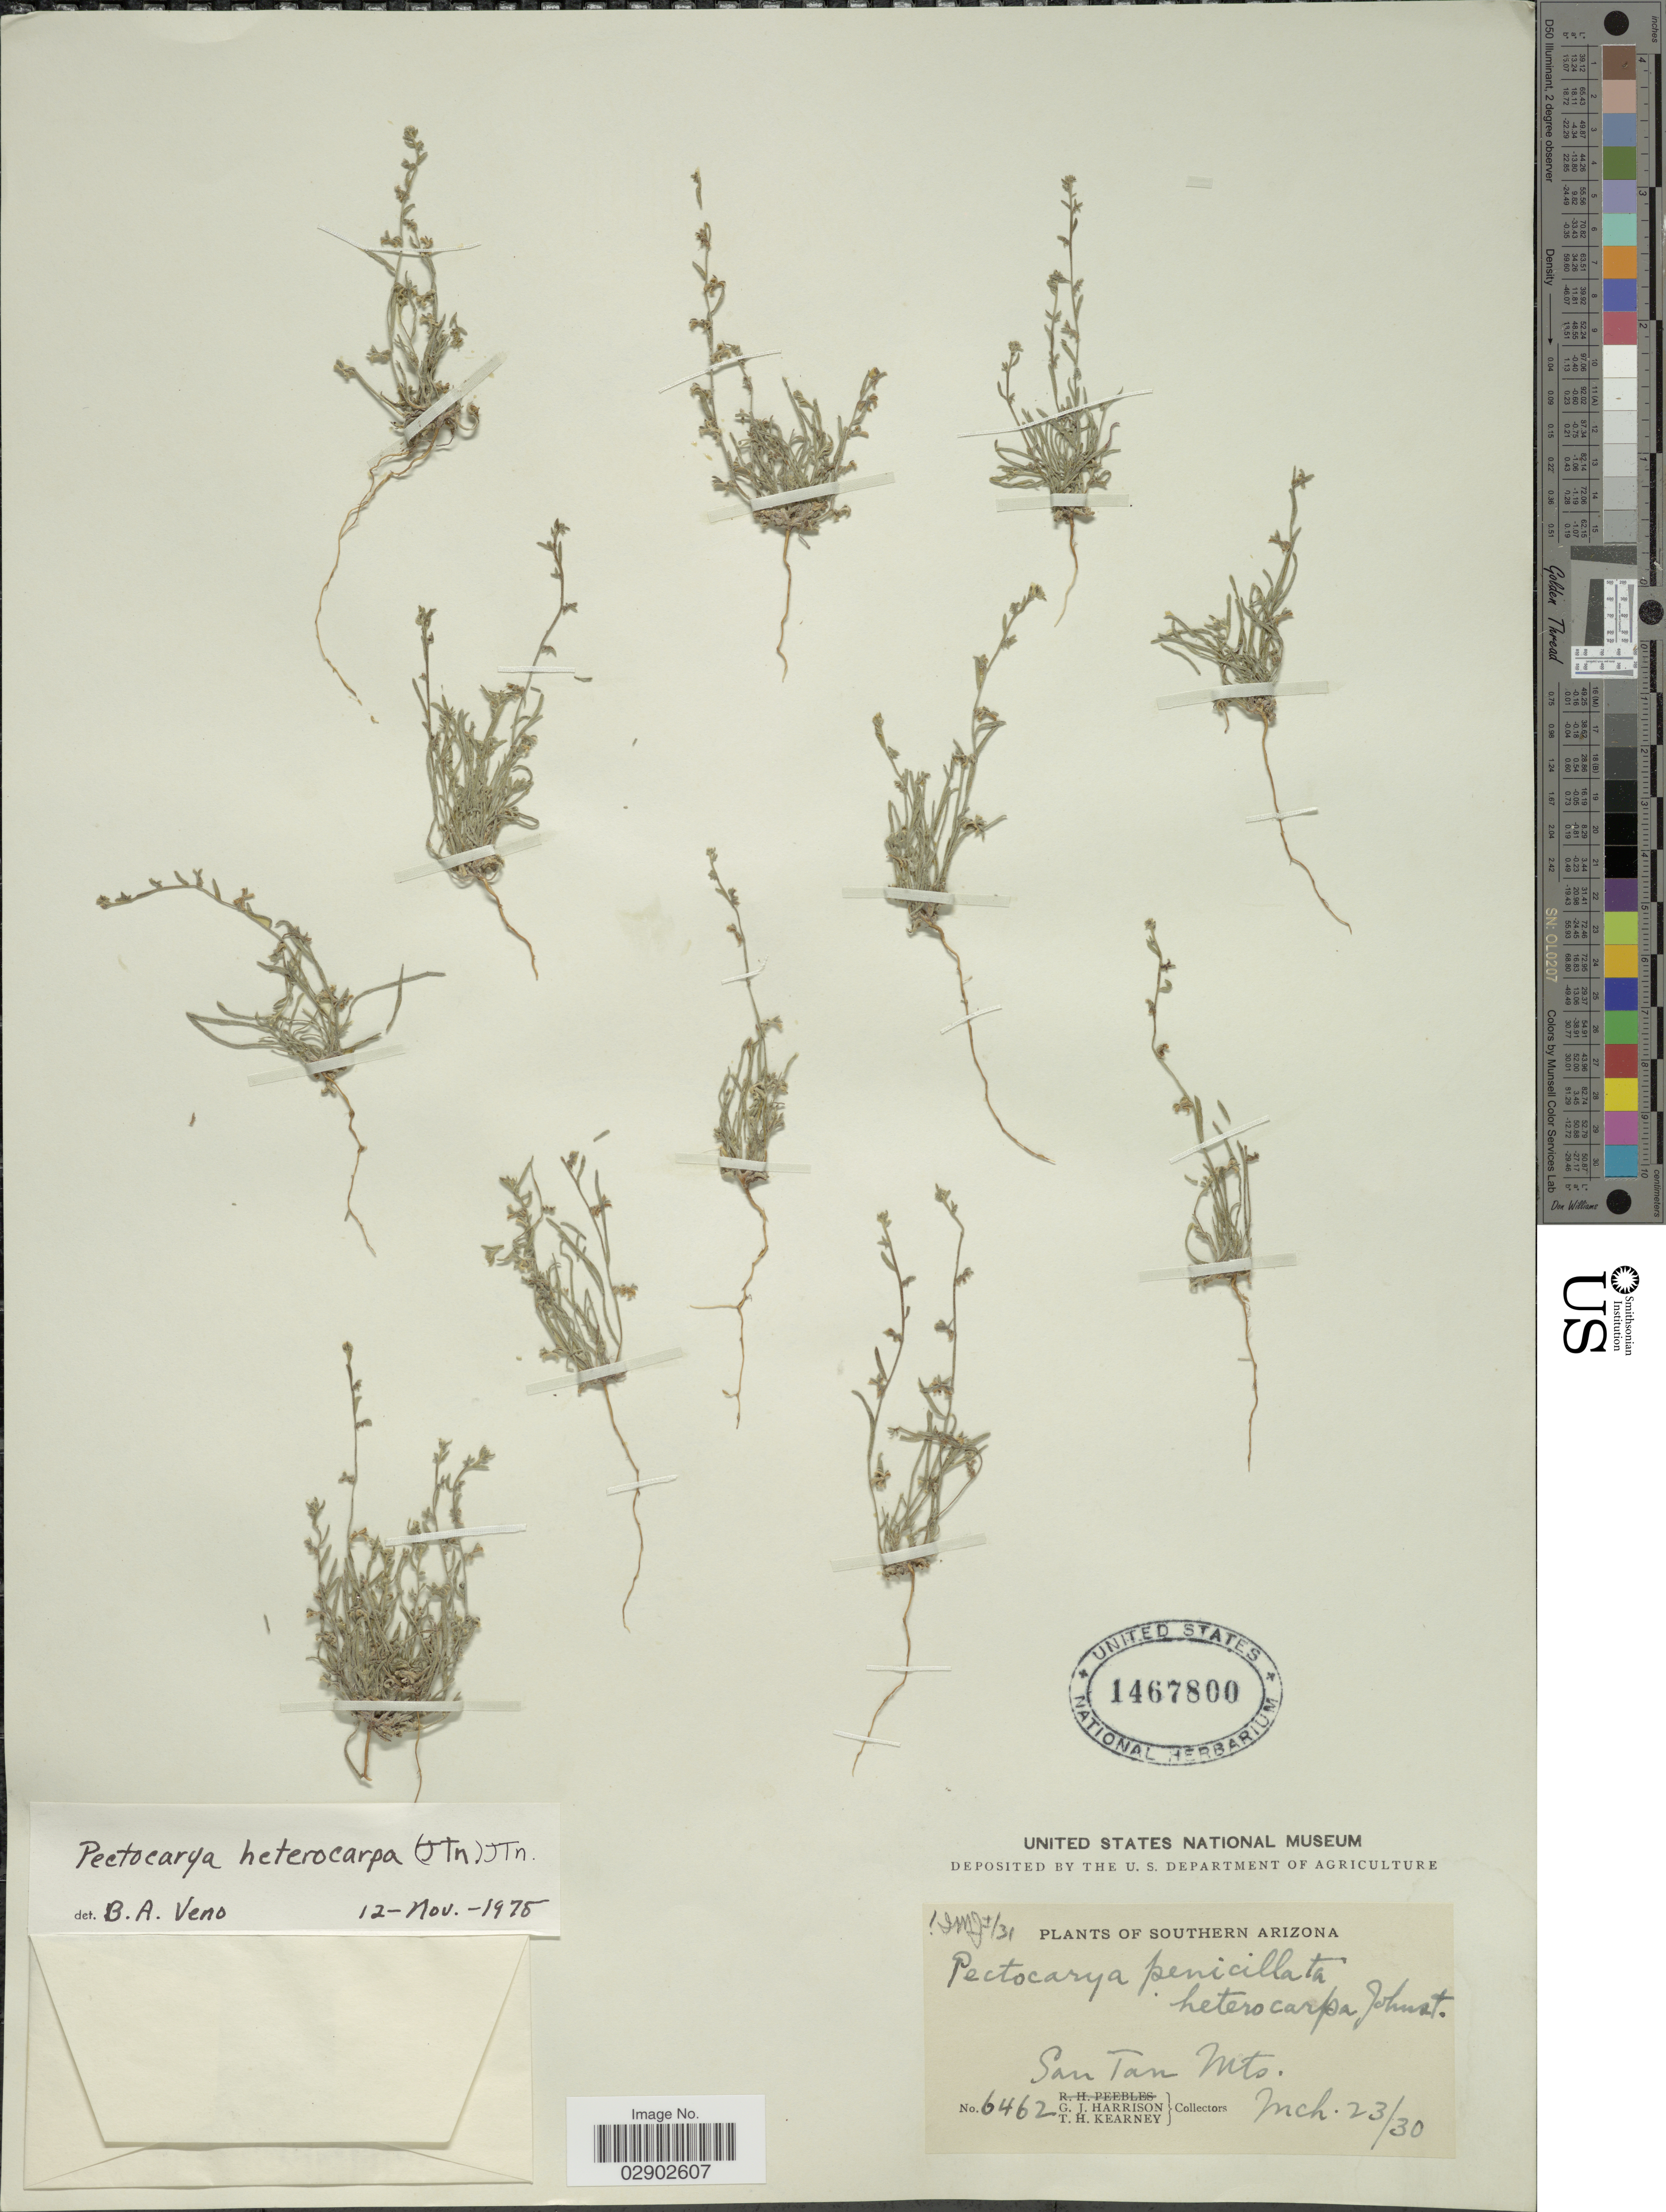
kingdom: Plantae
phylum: Tracheophyta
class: Magnoliopsida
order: Boraginales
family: Boraginaceae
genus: Pectocarya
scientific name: Pectocarya heterocarpa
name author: (I.M. Johnst.) I.M. Johnst.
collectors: G. J. Harrison & T. H. Kearney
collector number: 6462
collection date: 1930-03-23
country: United States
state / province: Arizona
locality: Southern Arizona, San Tan Mts.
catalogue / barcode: US 1467800